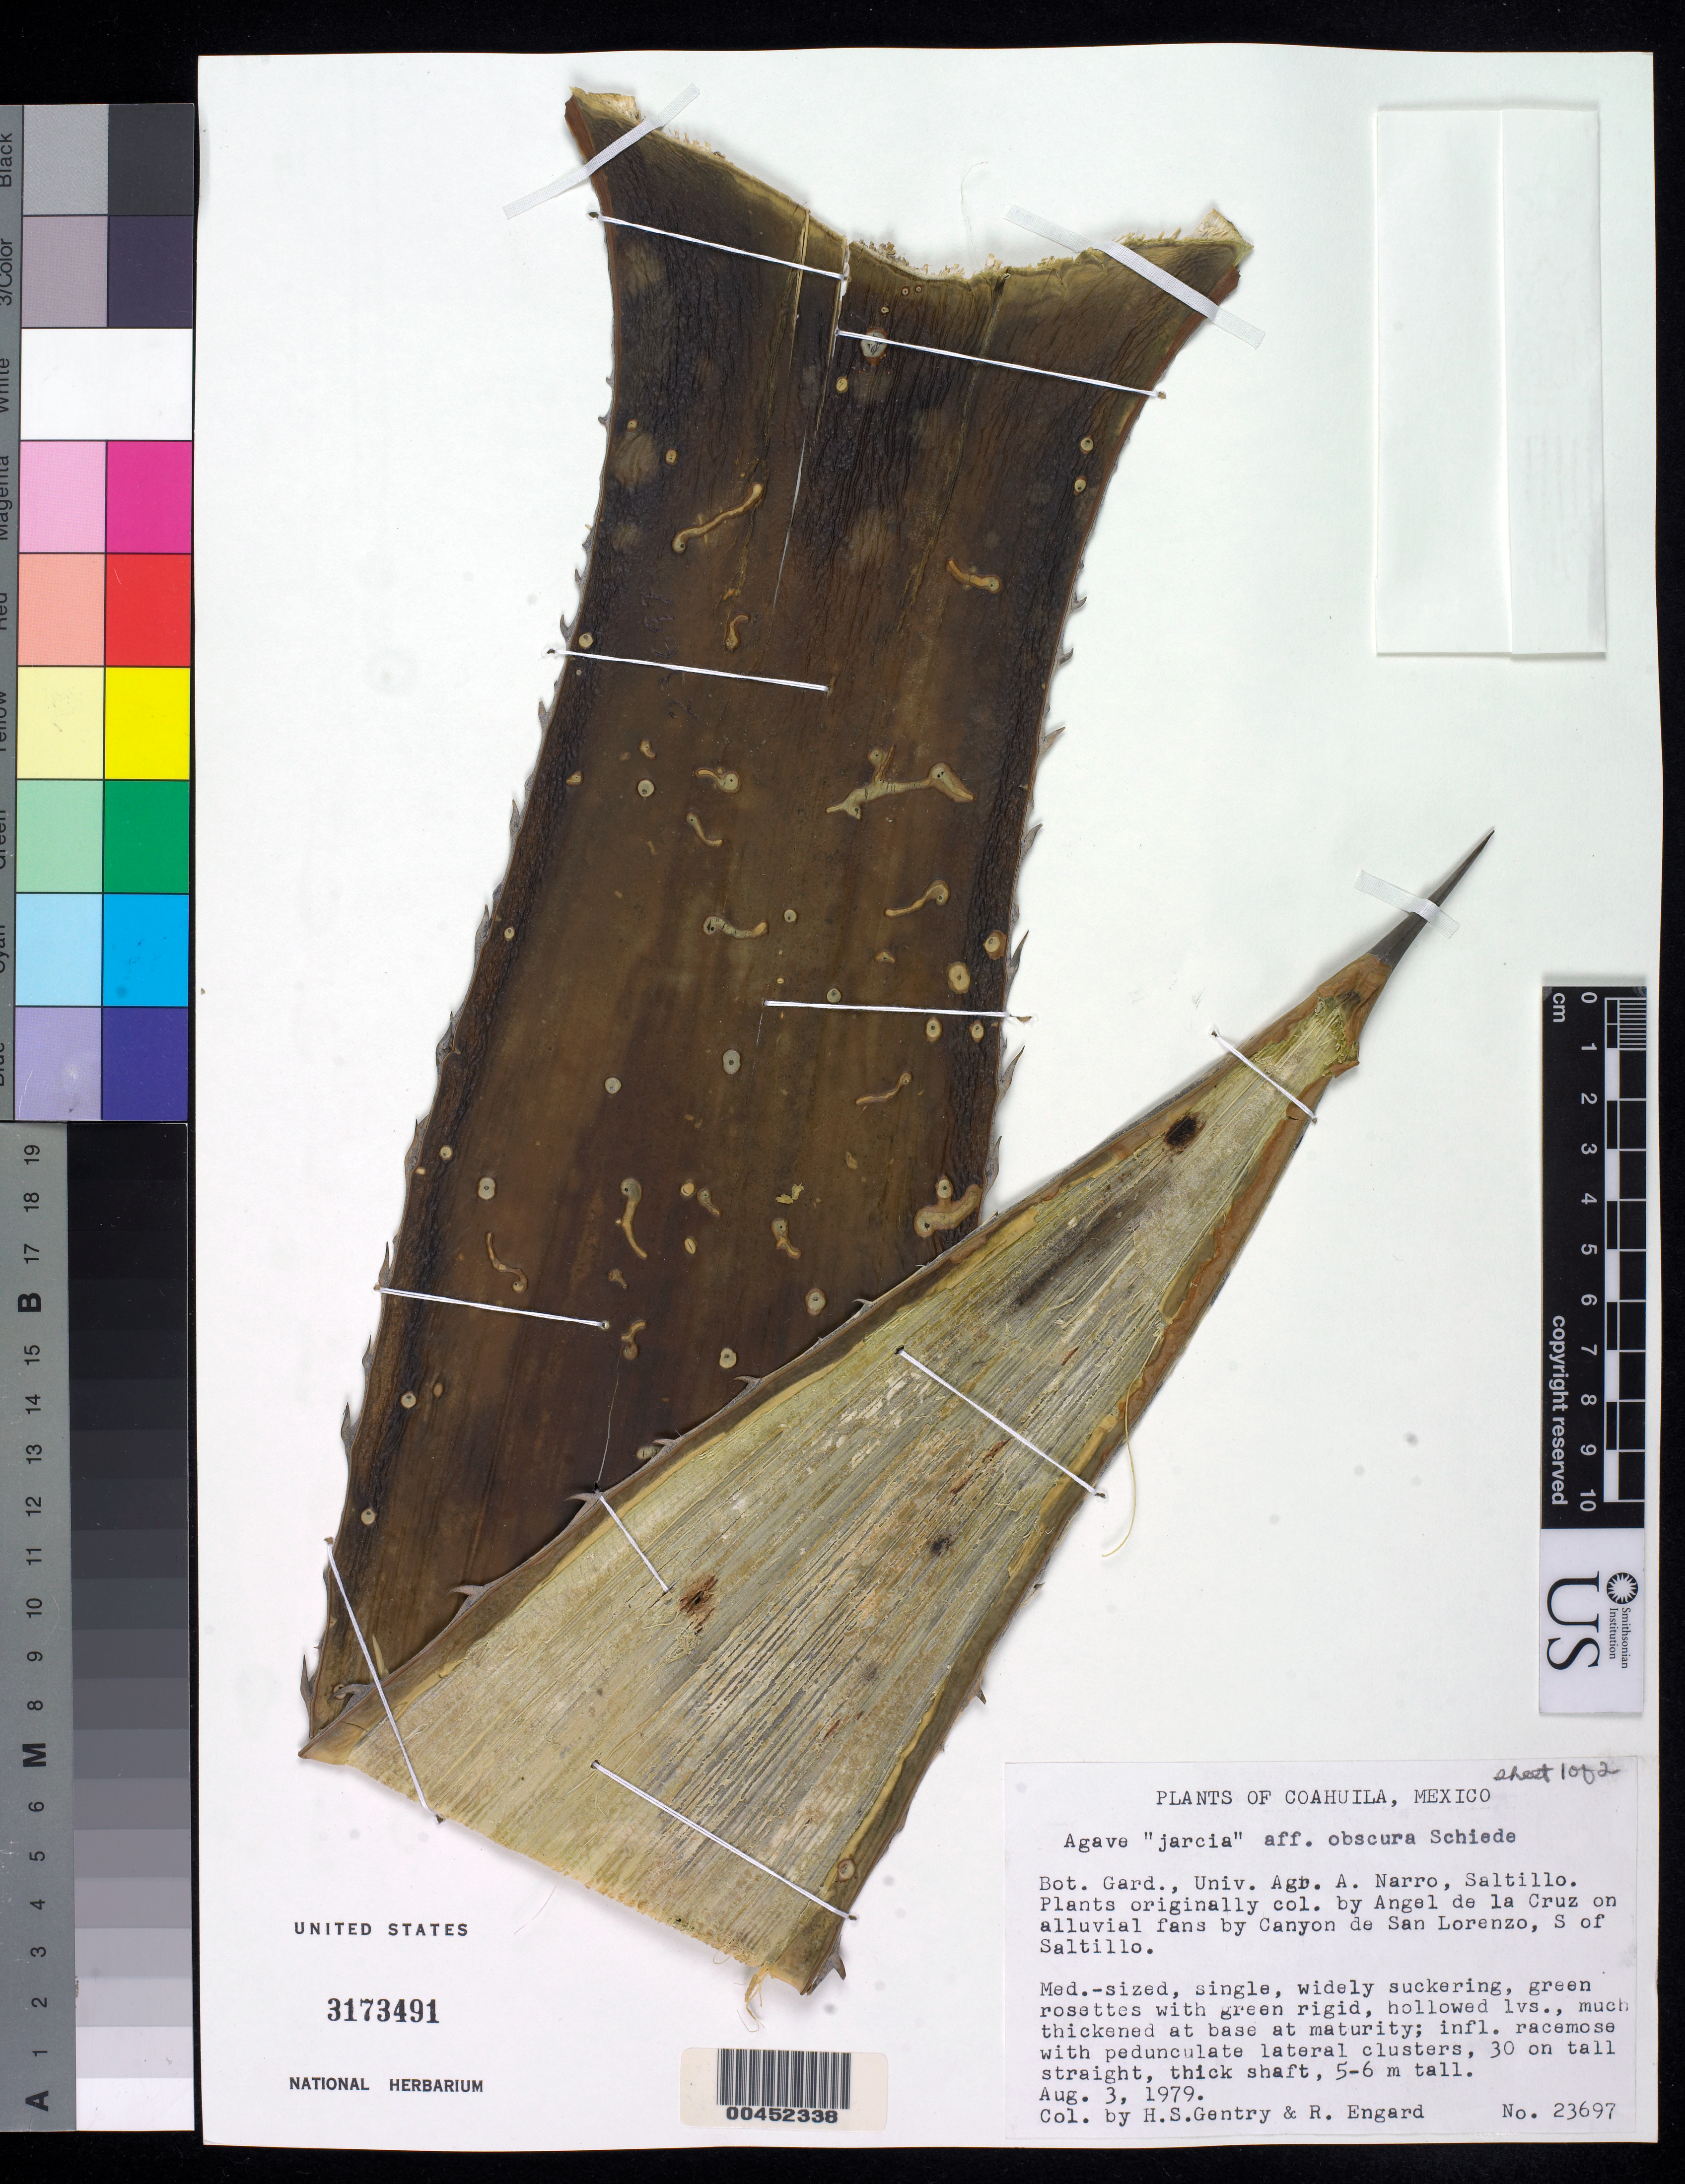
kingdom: Plantae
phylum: Tracheophyta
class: Liliopsida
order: Asparagales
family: Asparagaceae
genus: Agave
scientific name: Agave obscura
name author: Schiede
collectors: H. S. Gentry & R. Engard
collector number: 23697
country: Mexico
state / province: Coahuila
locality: Near San Lorenzo Canyon, by Angel de La Cruz, S of Salitillo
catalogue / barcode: US 3173491